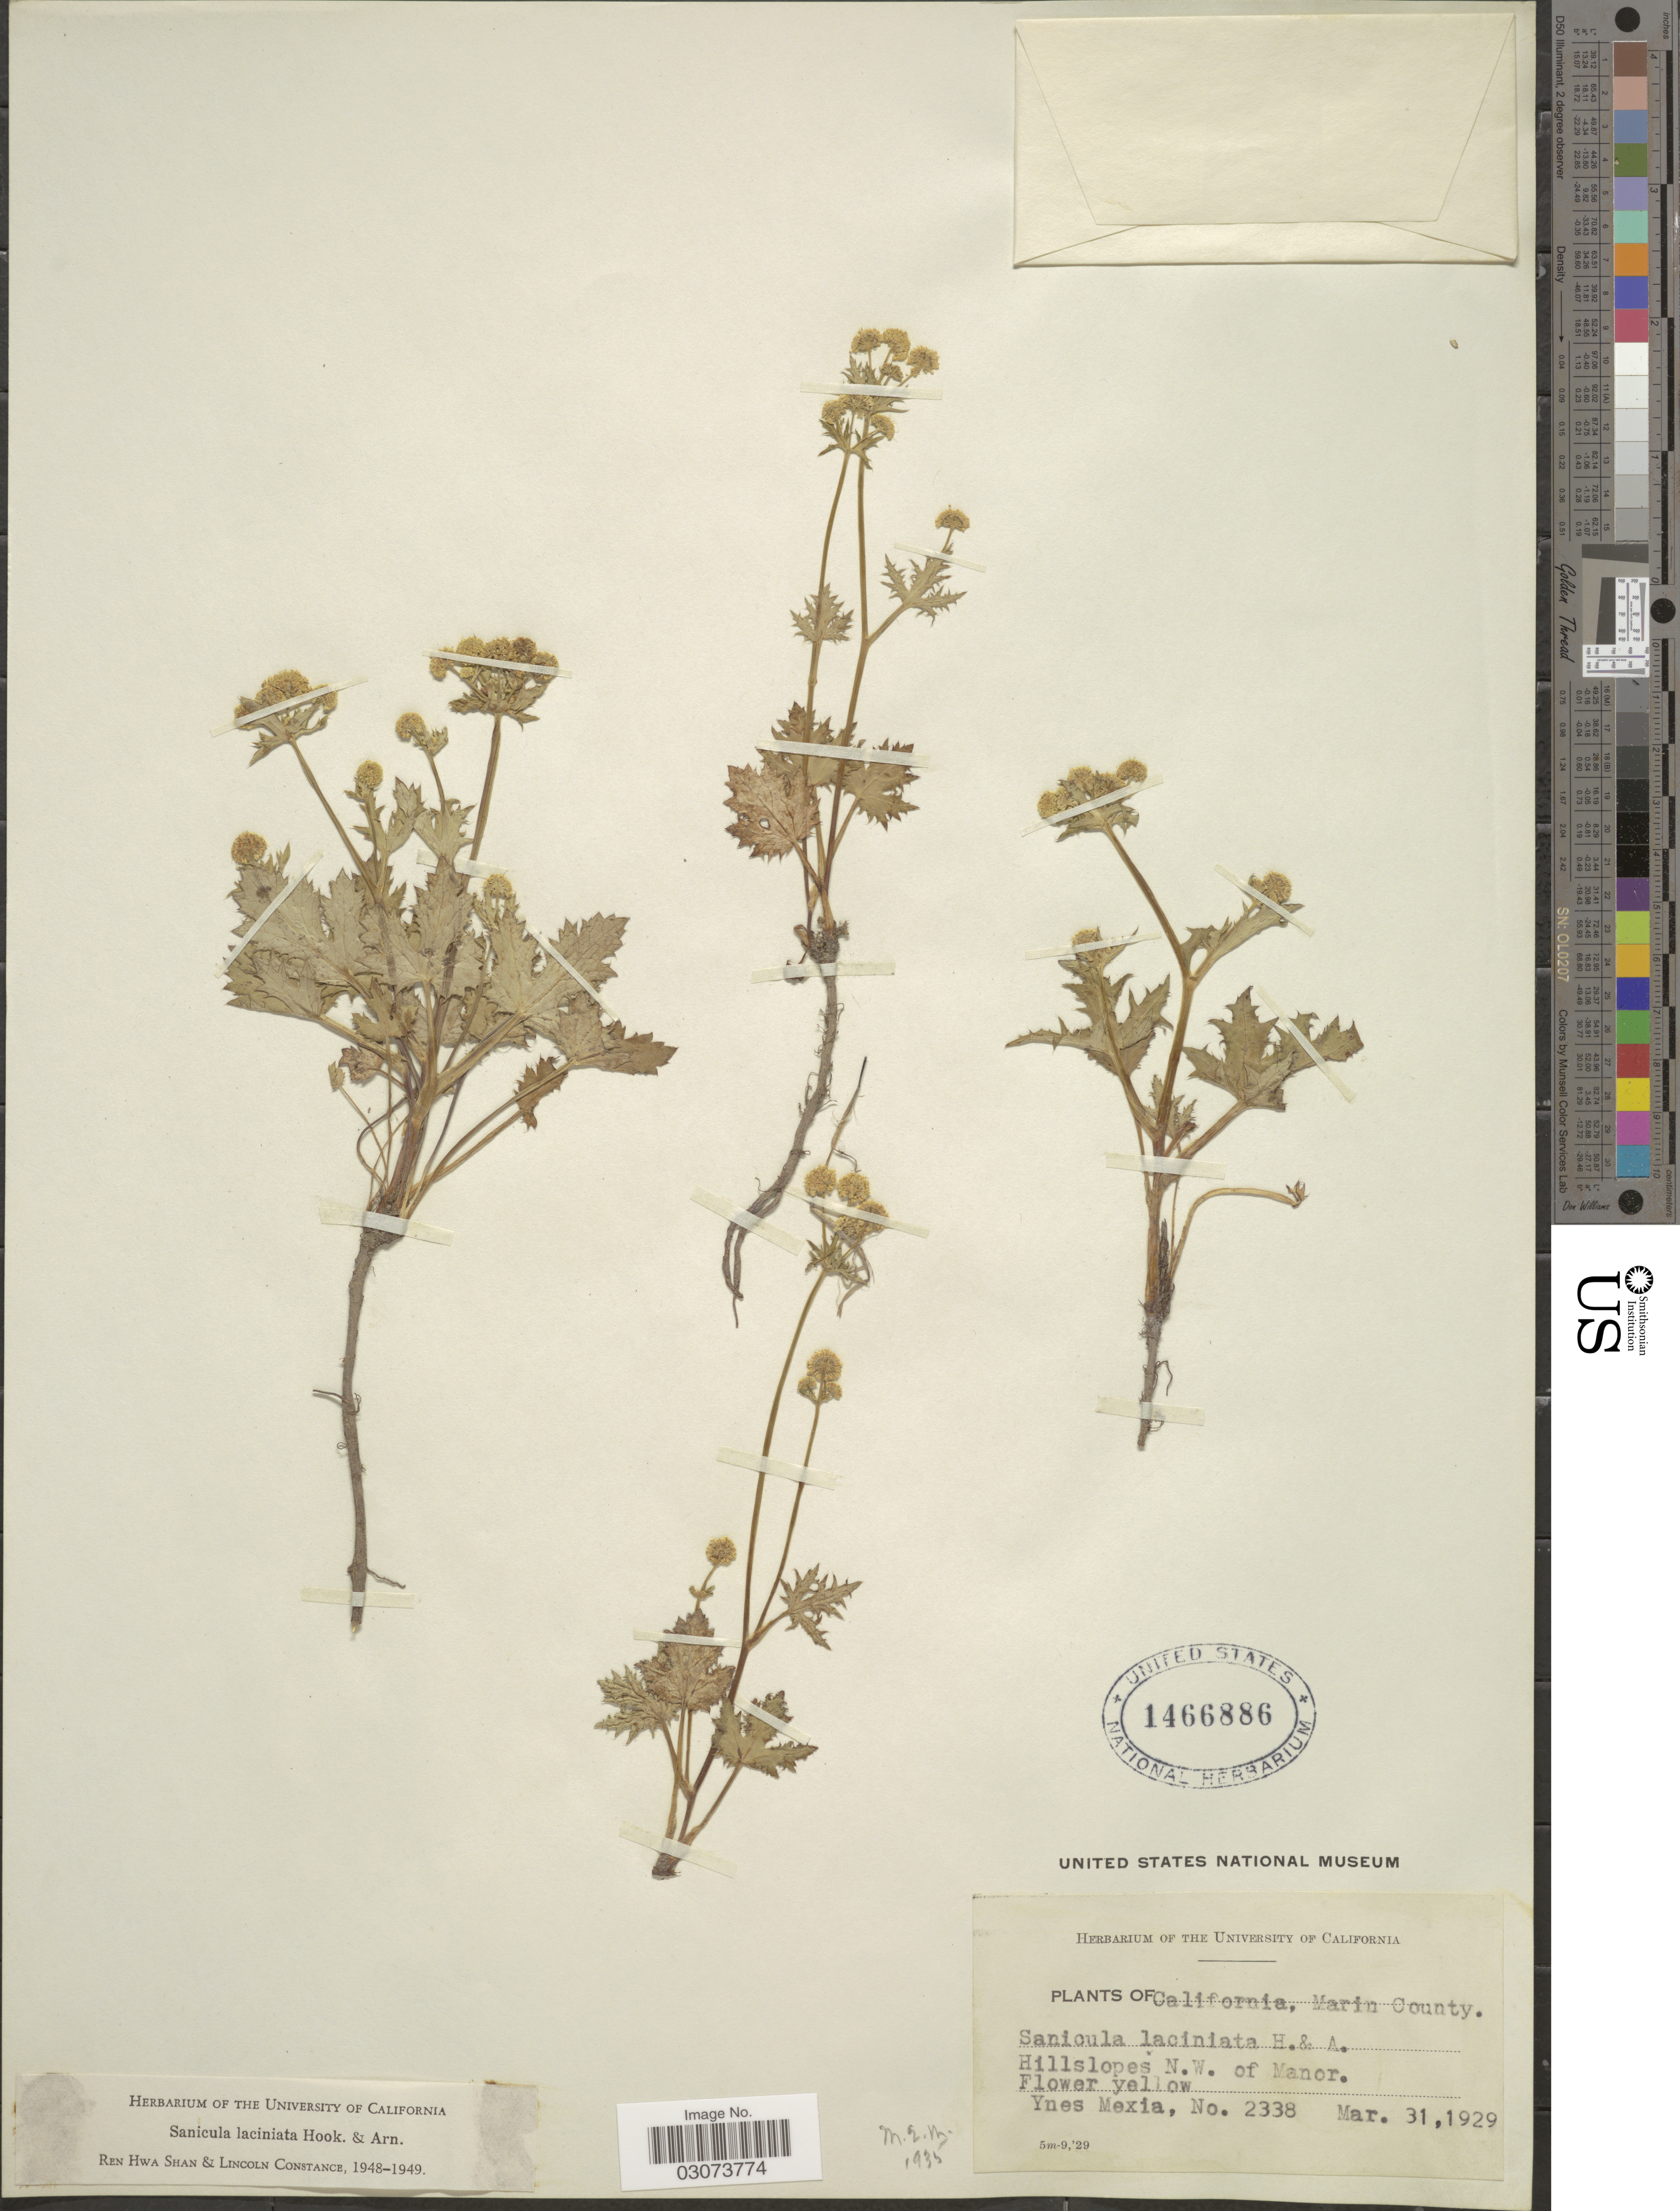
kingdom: Plantae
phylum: Tracheophyta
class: Magnoliopsida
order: Apiales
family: Apiaceae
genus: Sanicula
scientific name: Sanicula laciniata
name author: Hook. & Arn.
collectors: Y. Mexia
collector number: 2338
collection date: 1929-03-31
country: United States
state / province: California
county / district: Marin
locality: Marin County. Hillslopes N. W. of Manor.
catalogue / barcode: US 1466886